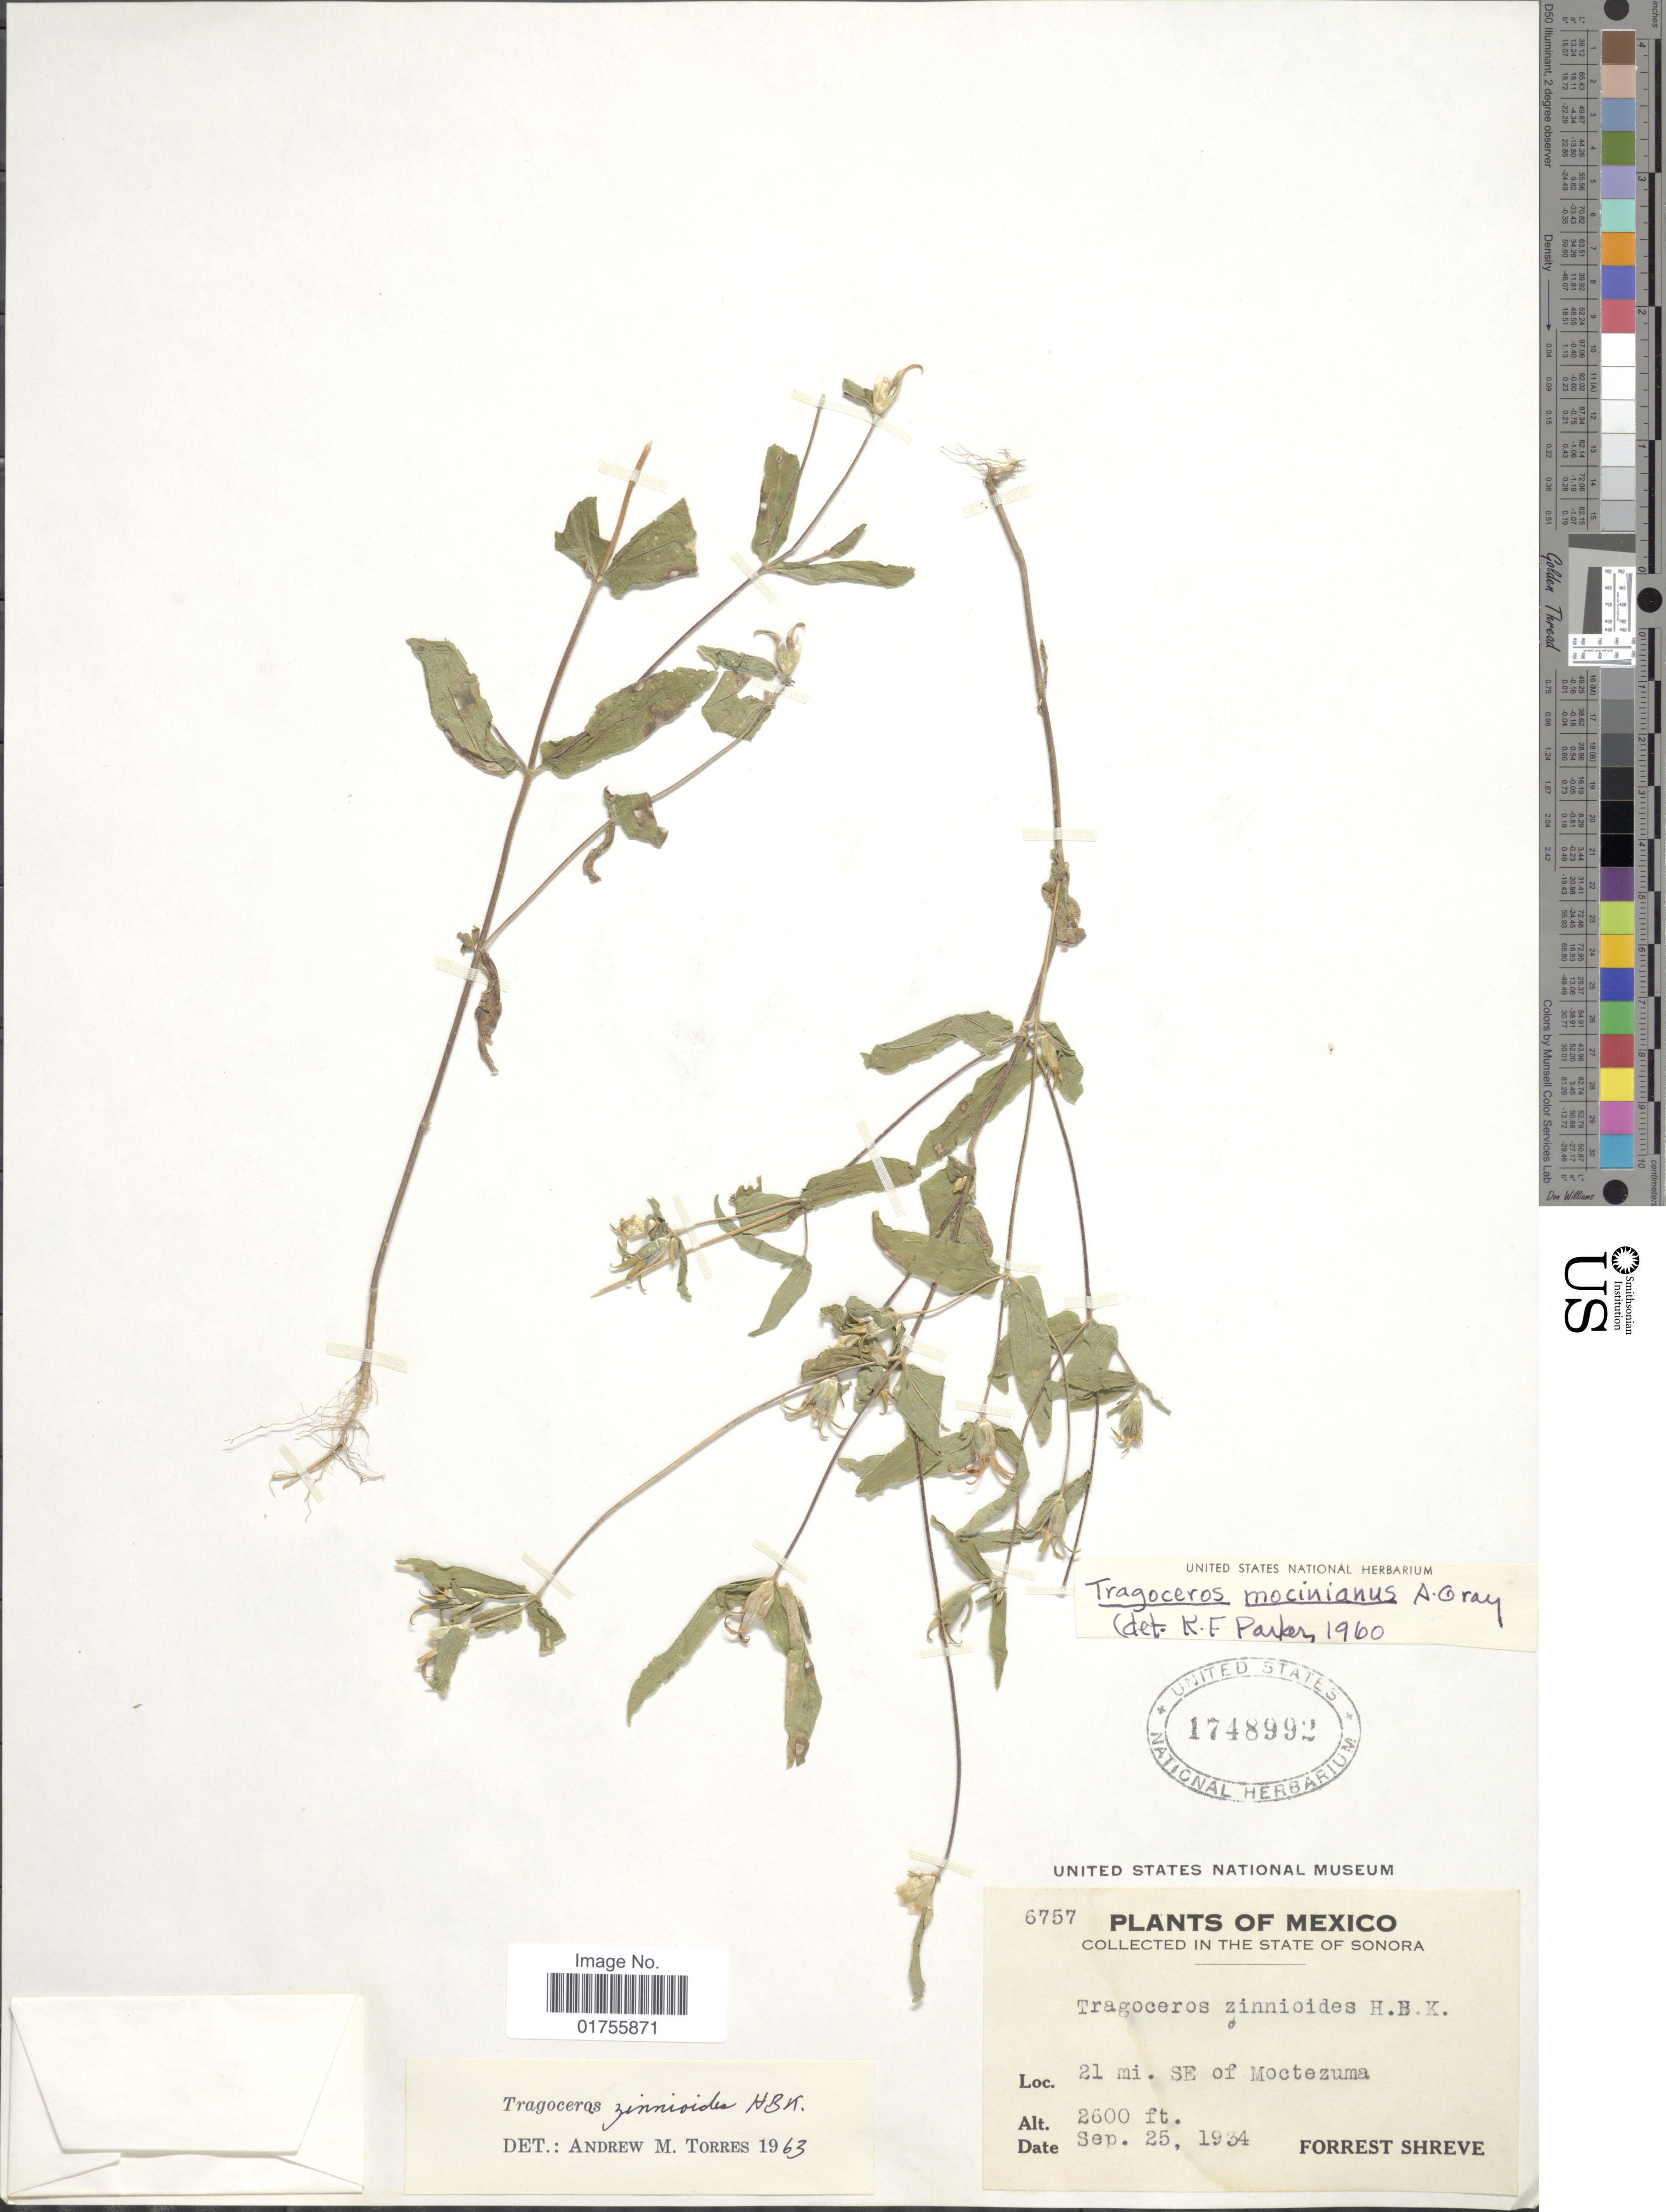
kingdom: Plantae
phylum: Tracheophyta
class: Magnoliopsida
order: Asterales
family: Asteraceae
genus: Tragoceros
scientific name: Tragoceros zinnioides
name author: Kunth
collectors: F. Shreve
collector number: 6757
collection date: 1934-09-25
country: Mexico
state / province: Sonora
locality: In the State of Sonora, 21 mi. SE of Moctezuma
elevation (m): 792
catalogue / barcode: US 1748992